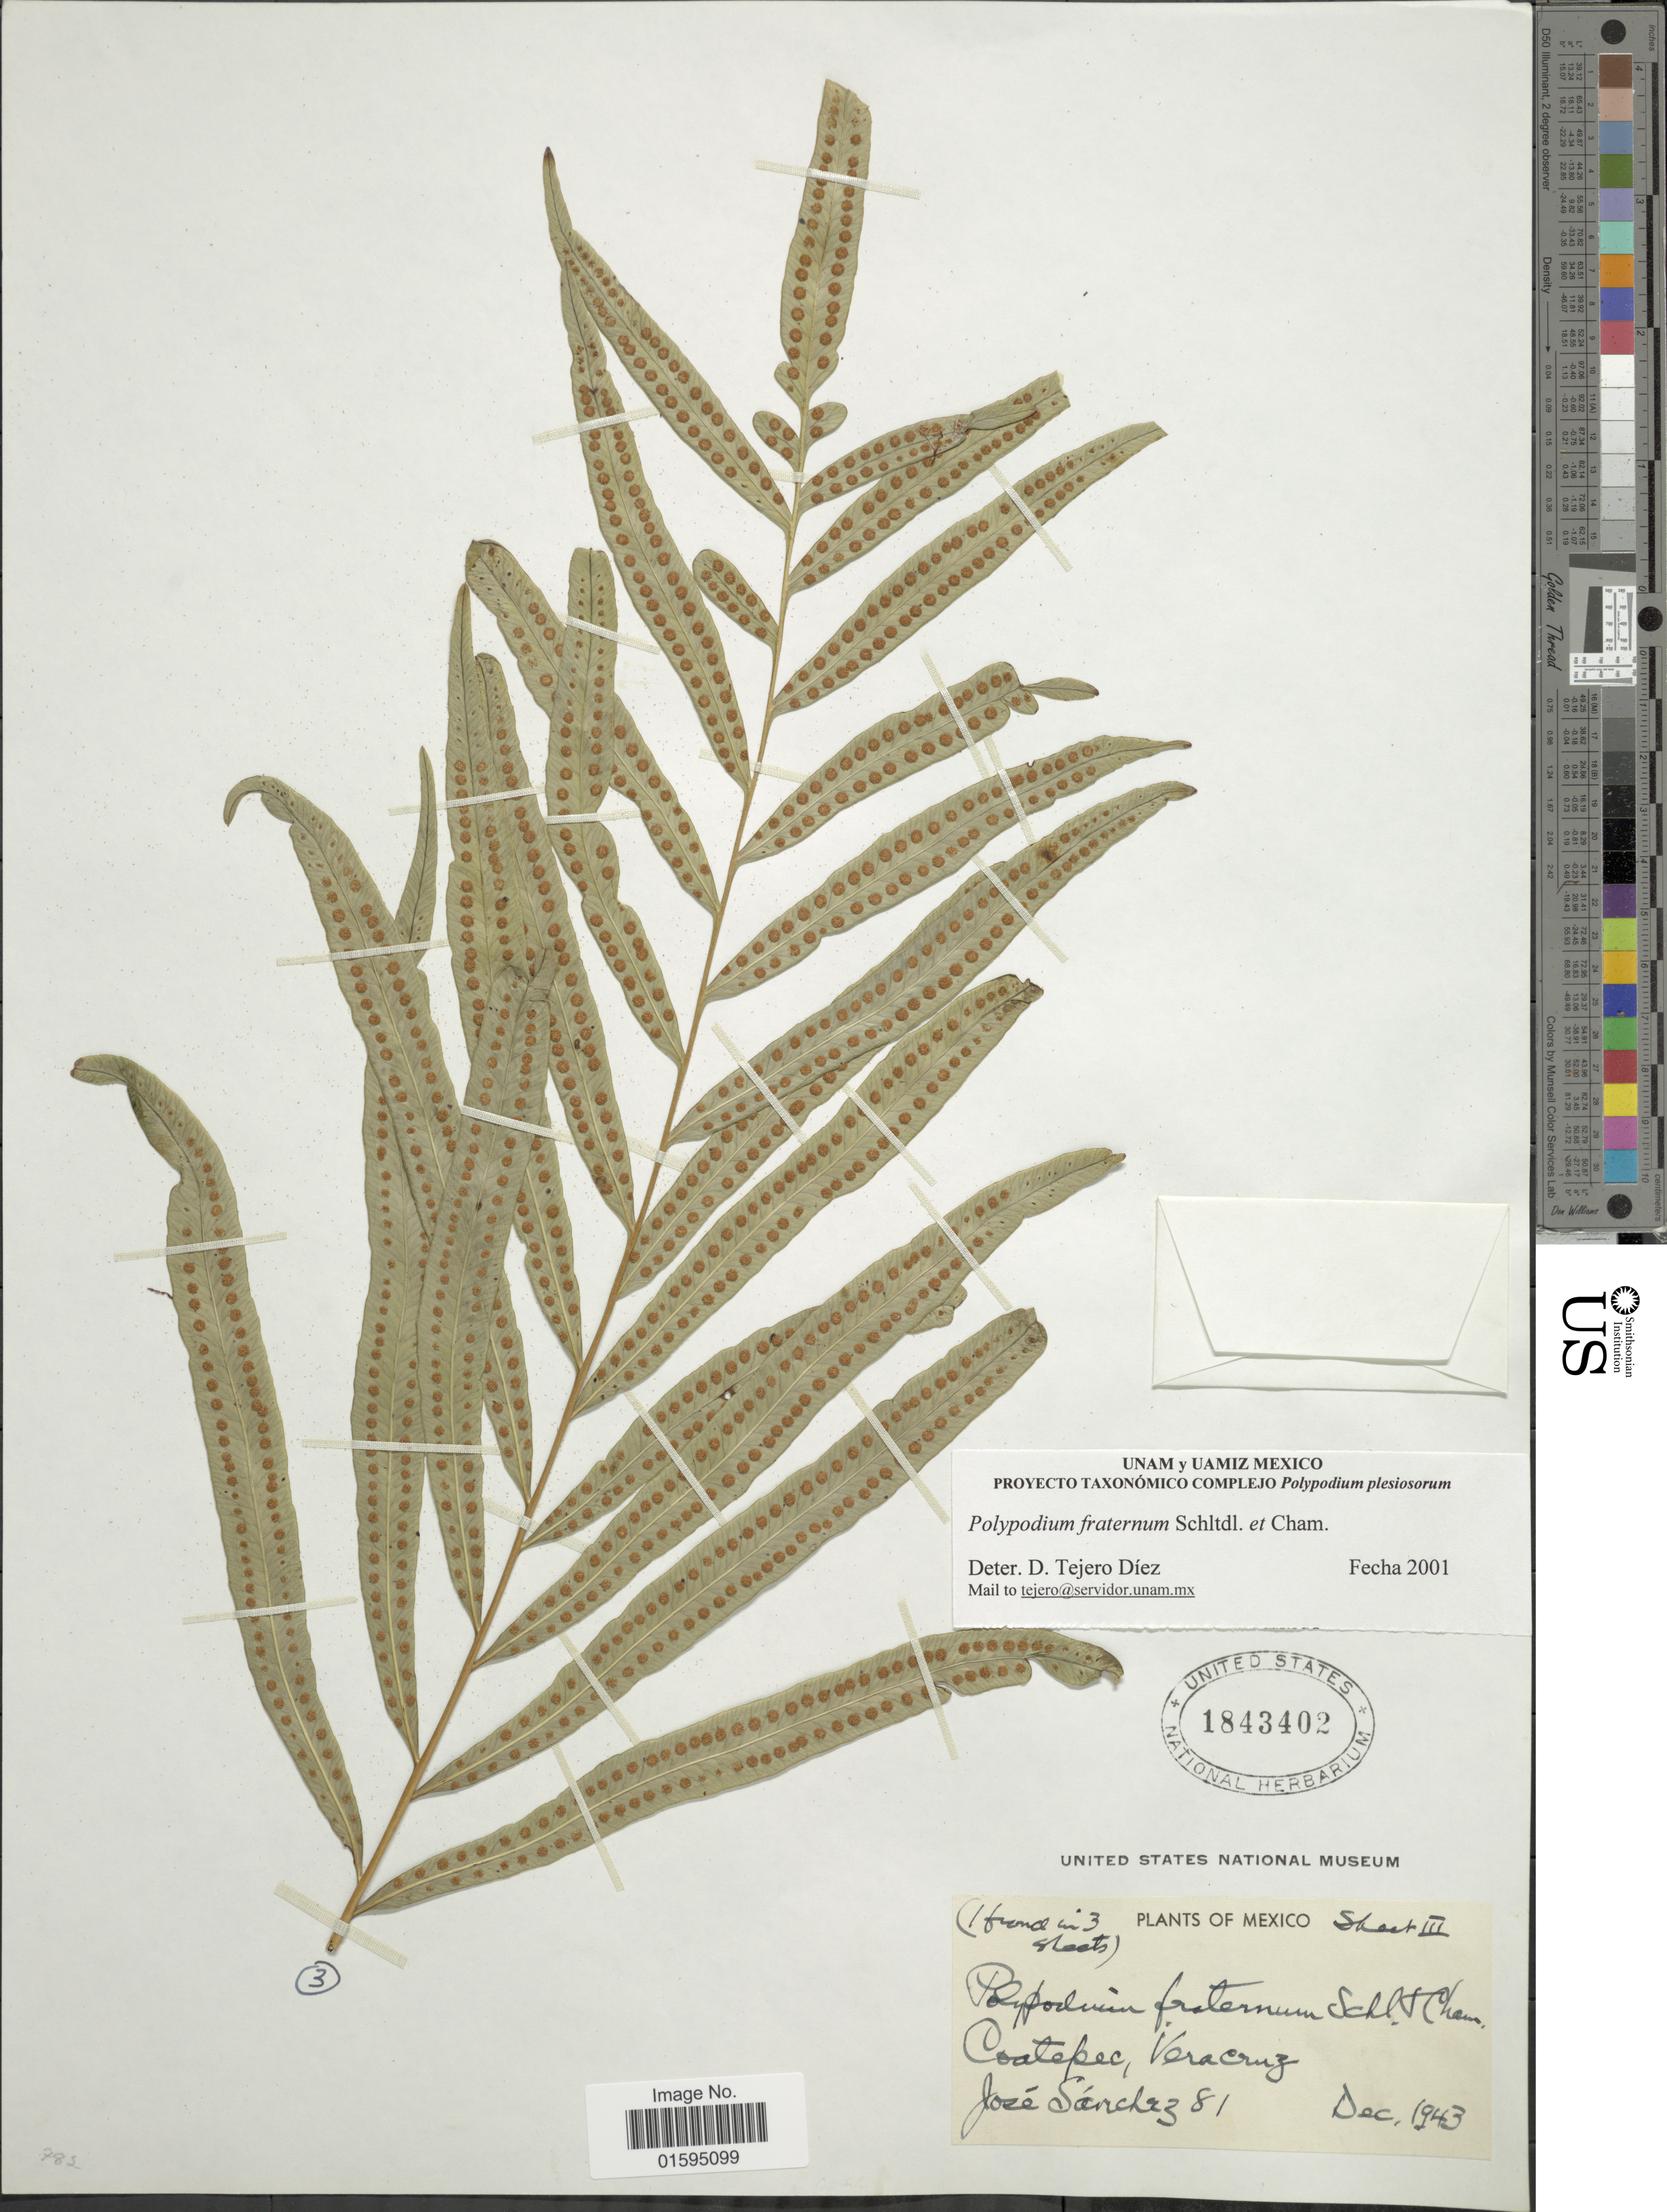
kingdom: Plantae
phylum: Tracheophyta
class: Polypodiopsida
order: Polypodiales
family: Polypodiaceae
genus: Polypodium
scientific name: Polypodium fraternum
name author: Schltdl. & Cham.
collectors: J. Sánchez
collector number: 81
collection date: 1943-12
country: Mexico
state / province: Veracruz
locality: Coatepec, Veracruz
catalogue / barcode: US 1843402